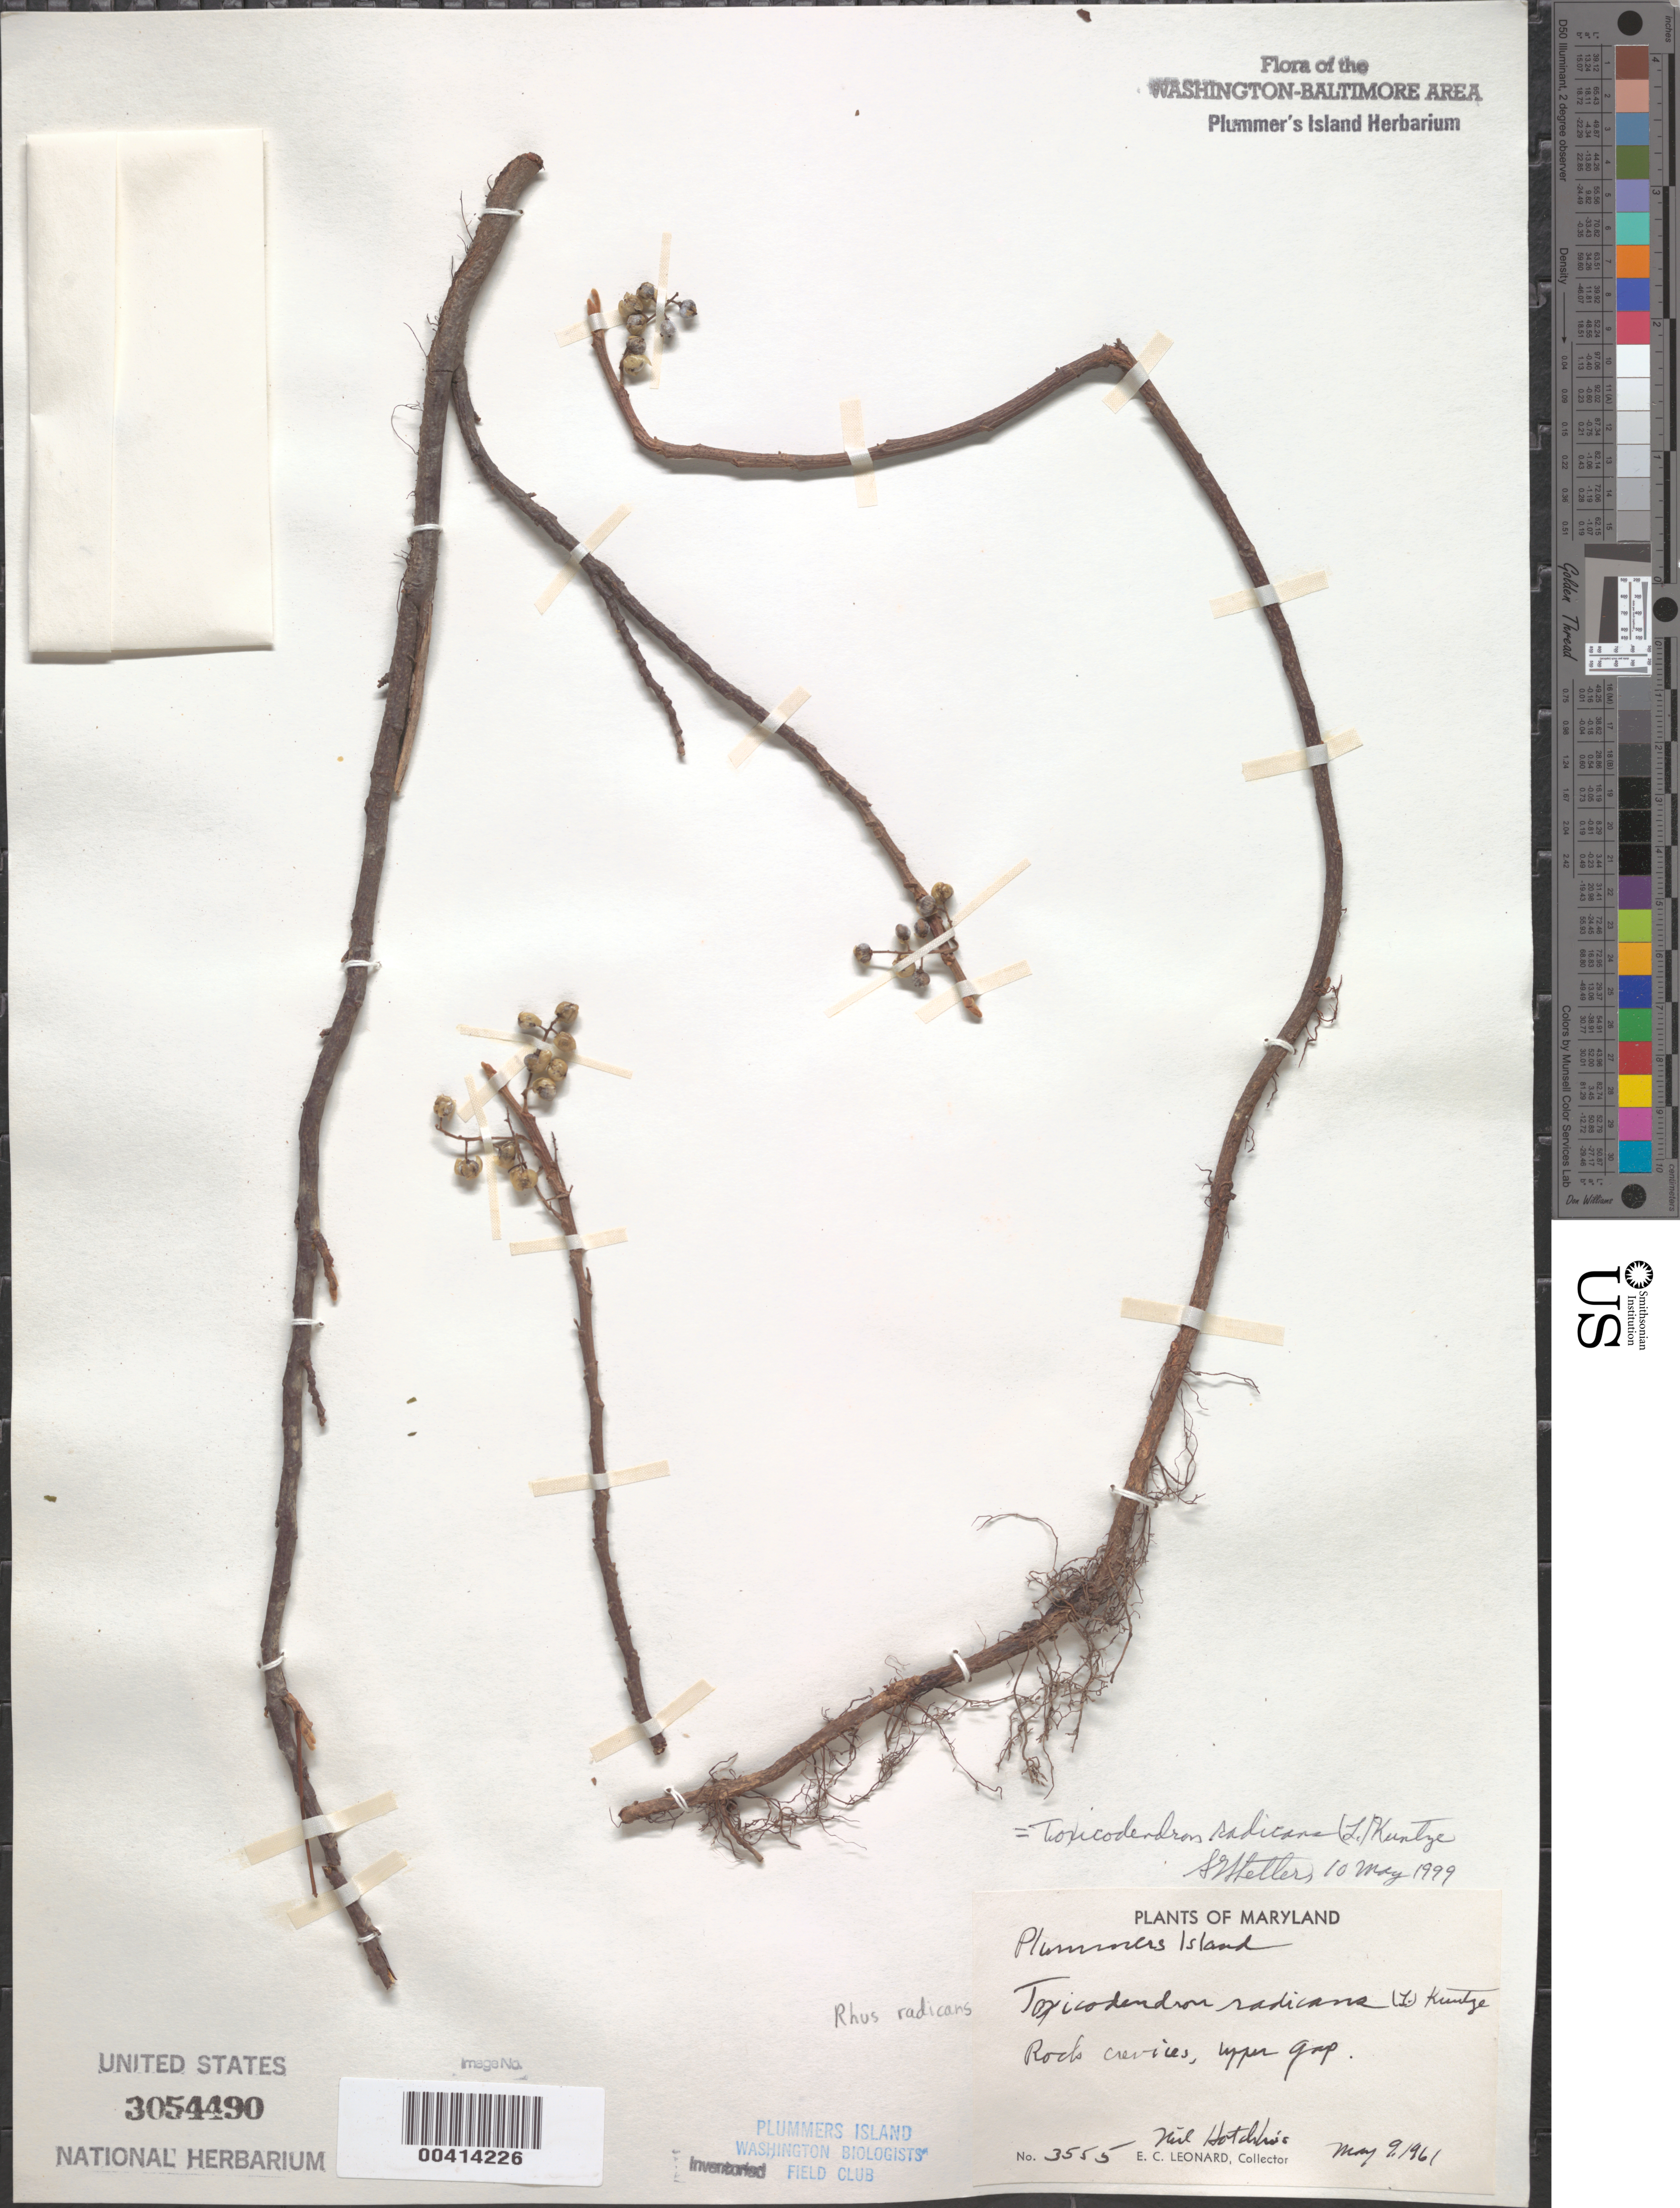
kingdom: Plantae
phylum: Tracheophyta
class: Magnoliopsida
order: Sapindales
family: Anacardiaceae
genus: Toxicodendron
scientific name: Toxicodendron radicans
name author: (L.) Kuntze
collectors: E. C. Leonard & N. Hotchkiss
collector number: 3555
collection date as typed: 09 May 1961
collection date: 1961-05-09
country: United States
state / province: Maryland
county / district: Montgomery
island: Plummers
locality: Plummer's Island; Upper Gap C. & O. Canal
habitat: Rock crevices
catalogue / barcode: US 3054490